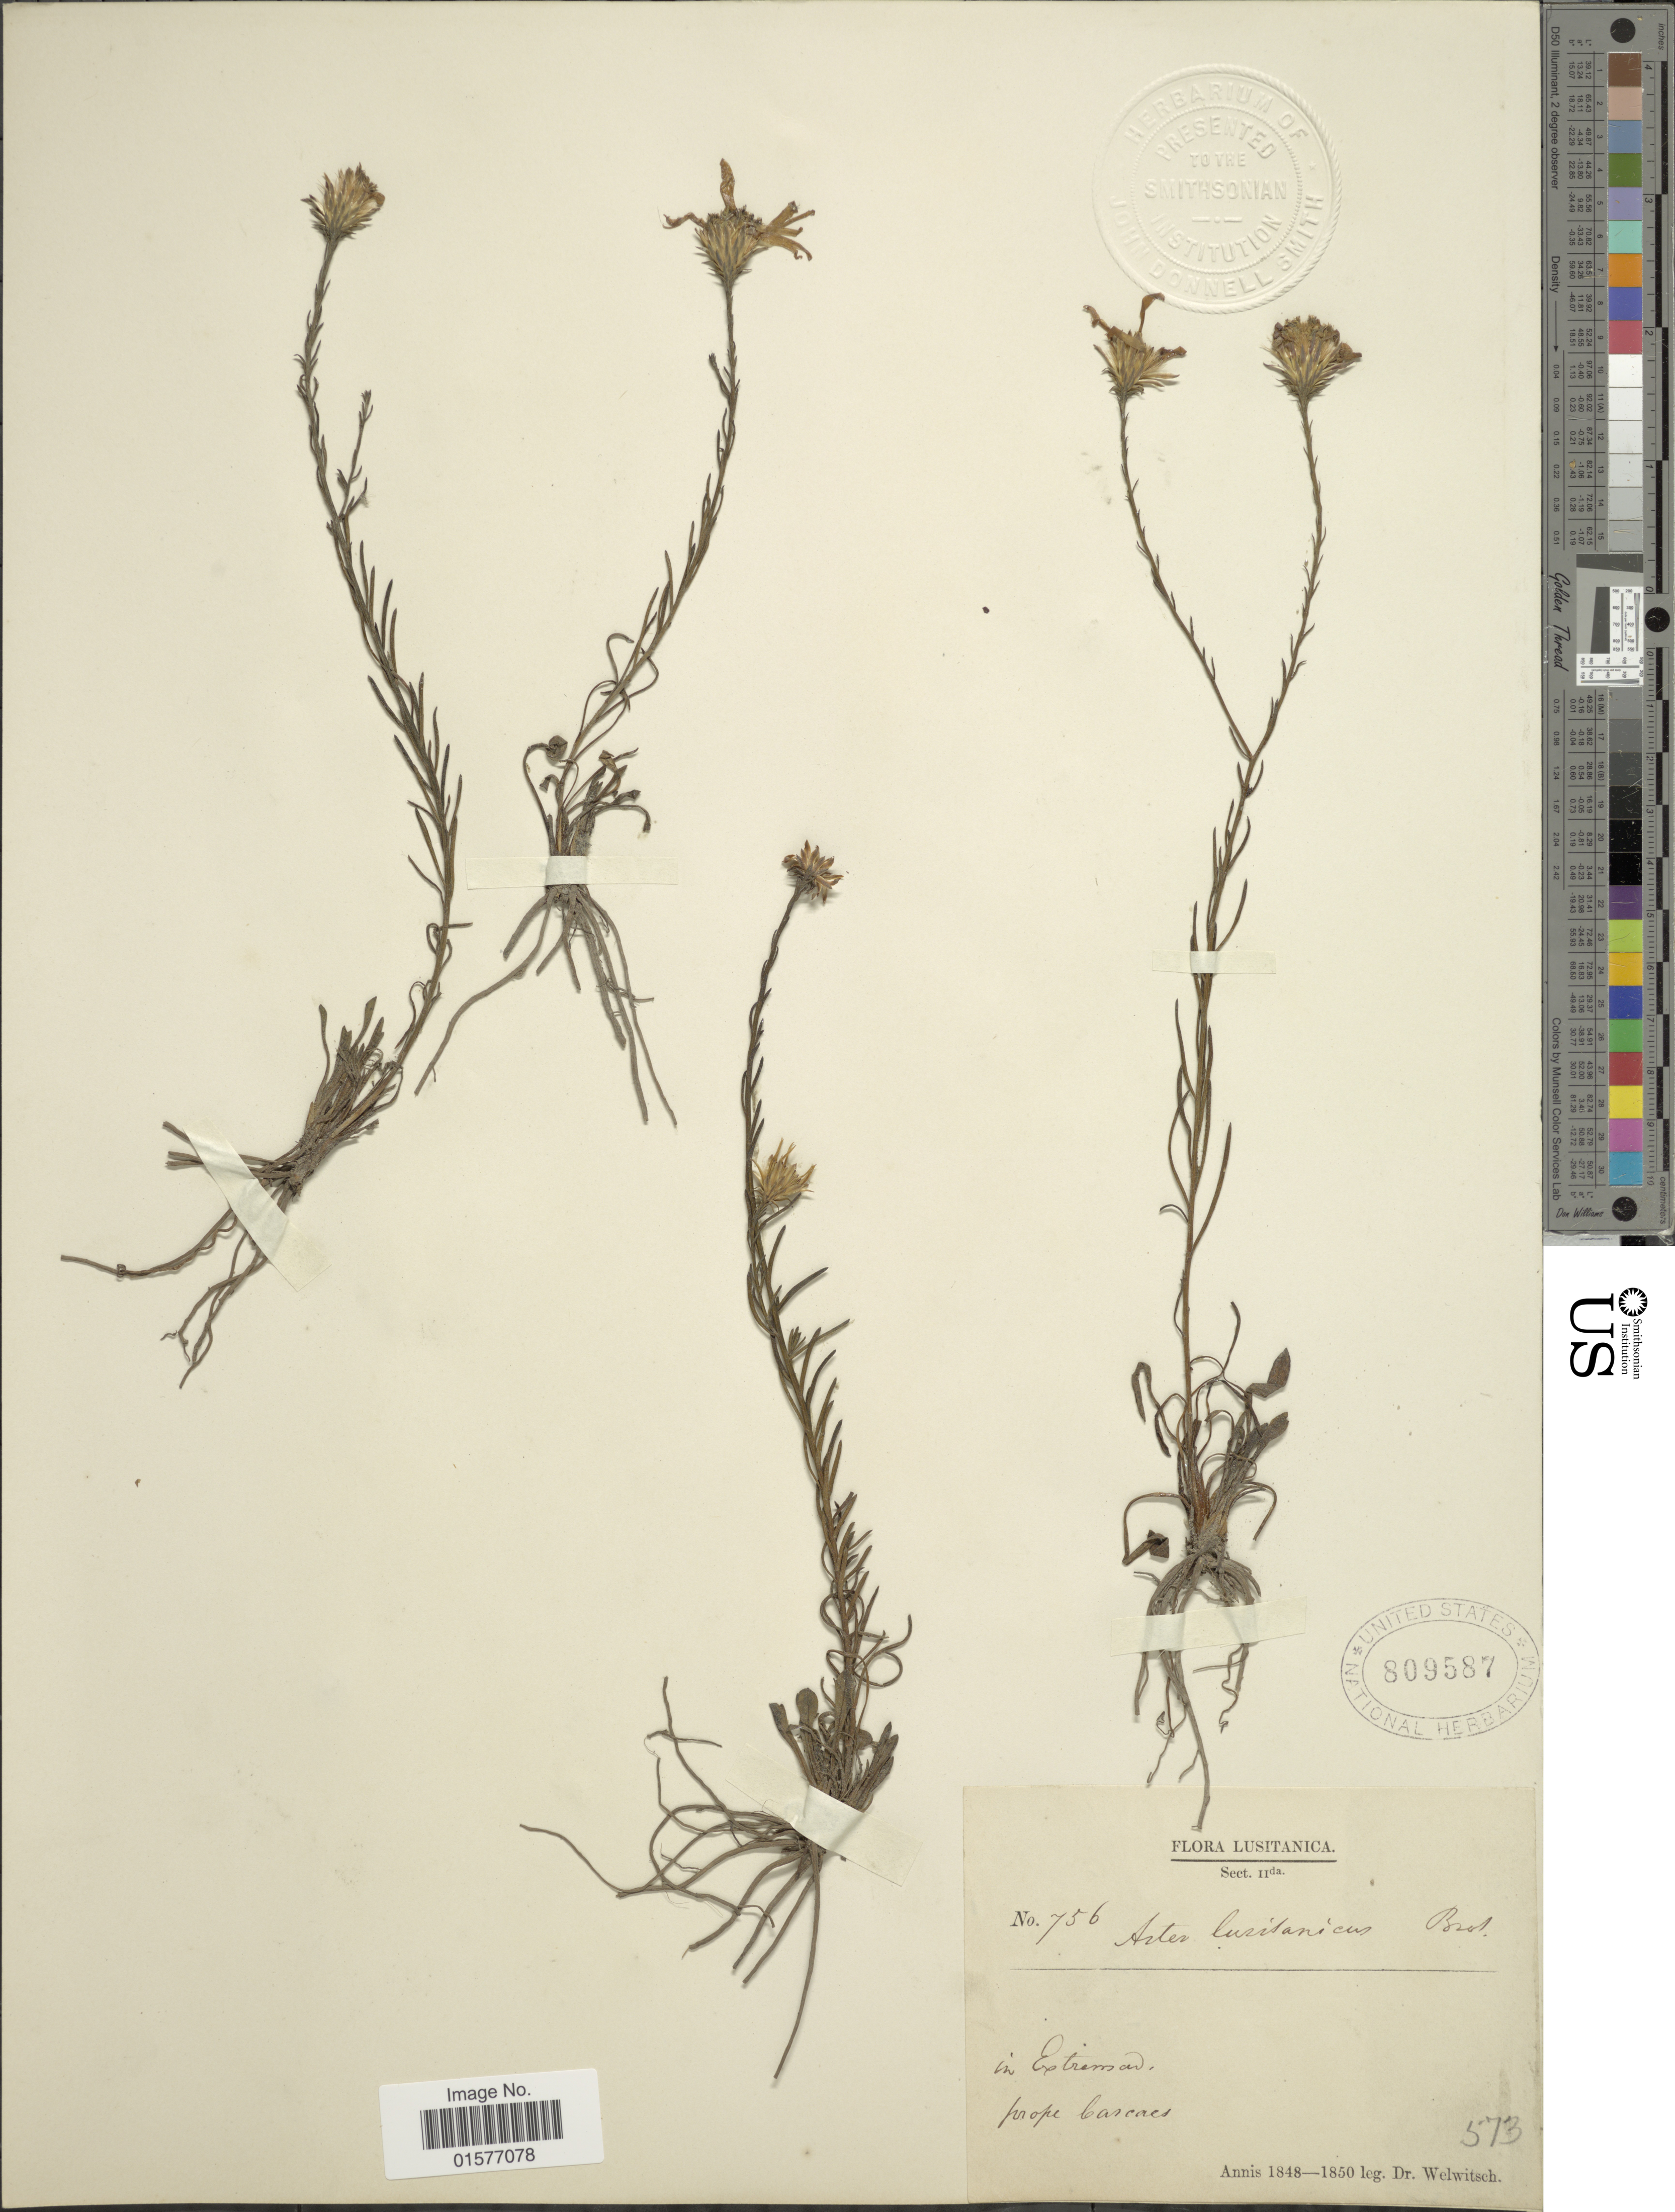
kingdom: Plantae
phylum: Tracheophyta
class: Magnoliopsida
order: Asterales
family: Asteraceae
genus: Galatella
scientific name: Galatella aragonensis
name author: Nees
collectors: -. Welwitsch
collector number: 573/756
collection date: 1848/1850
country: Venezuela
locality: Prope Carcasas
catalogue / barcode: US 809587